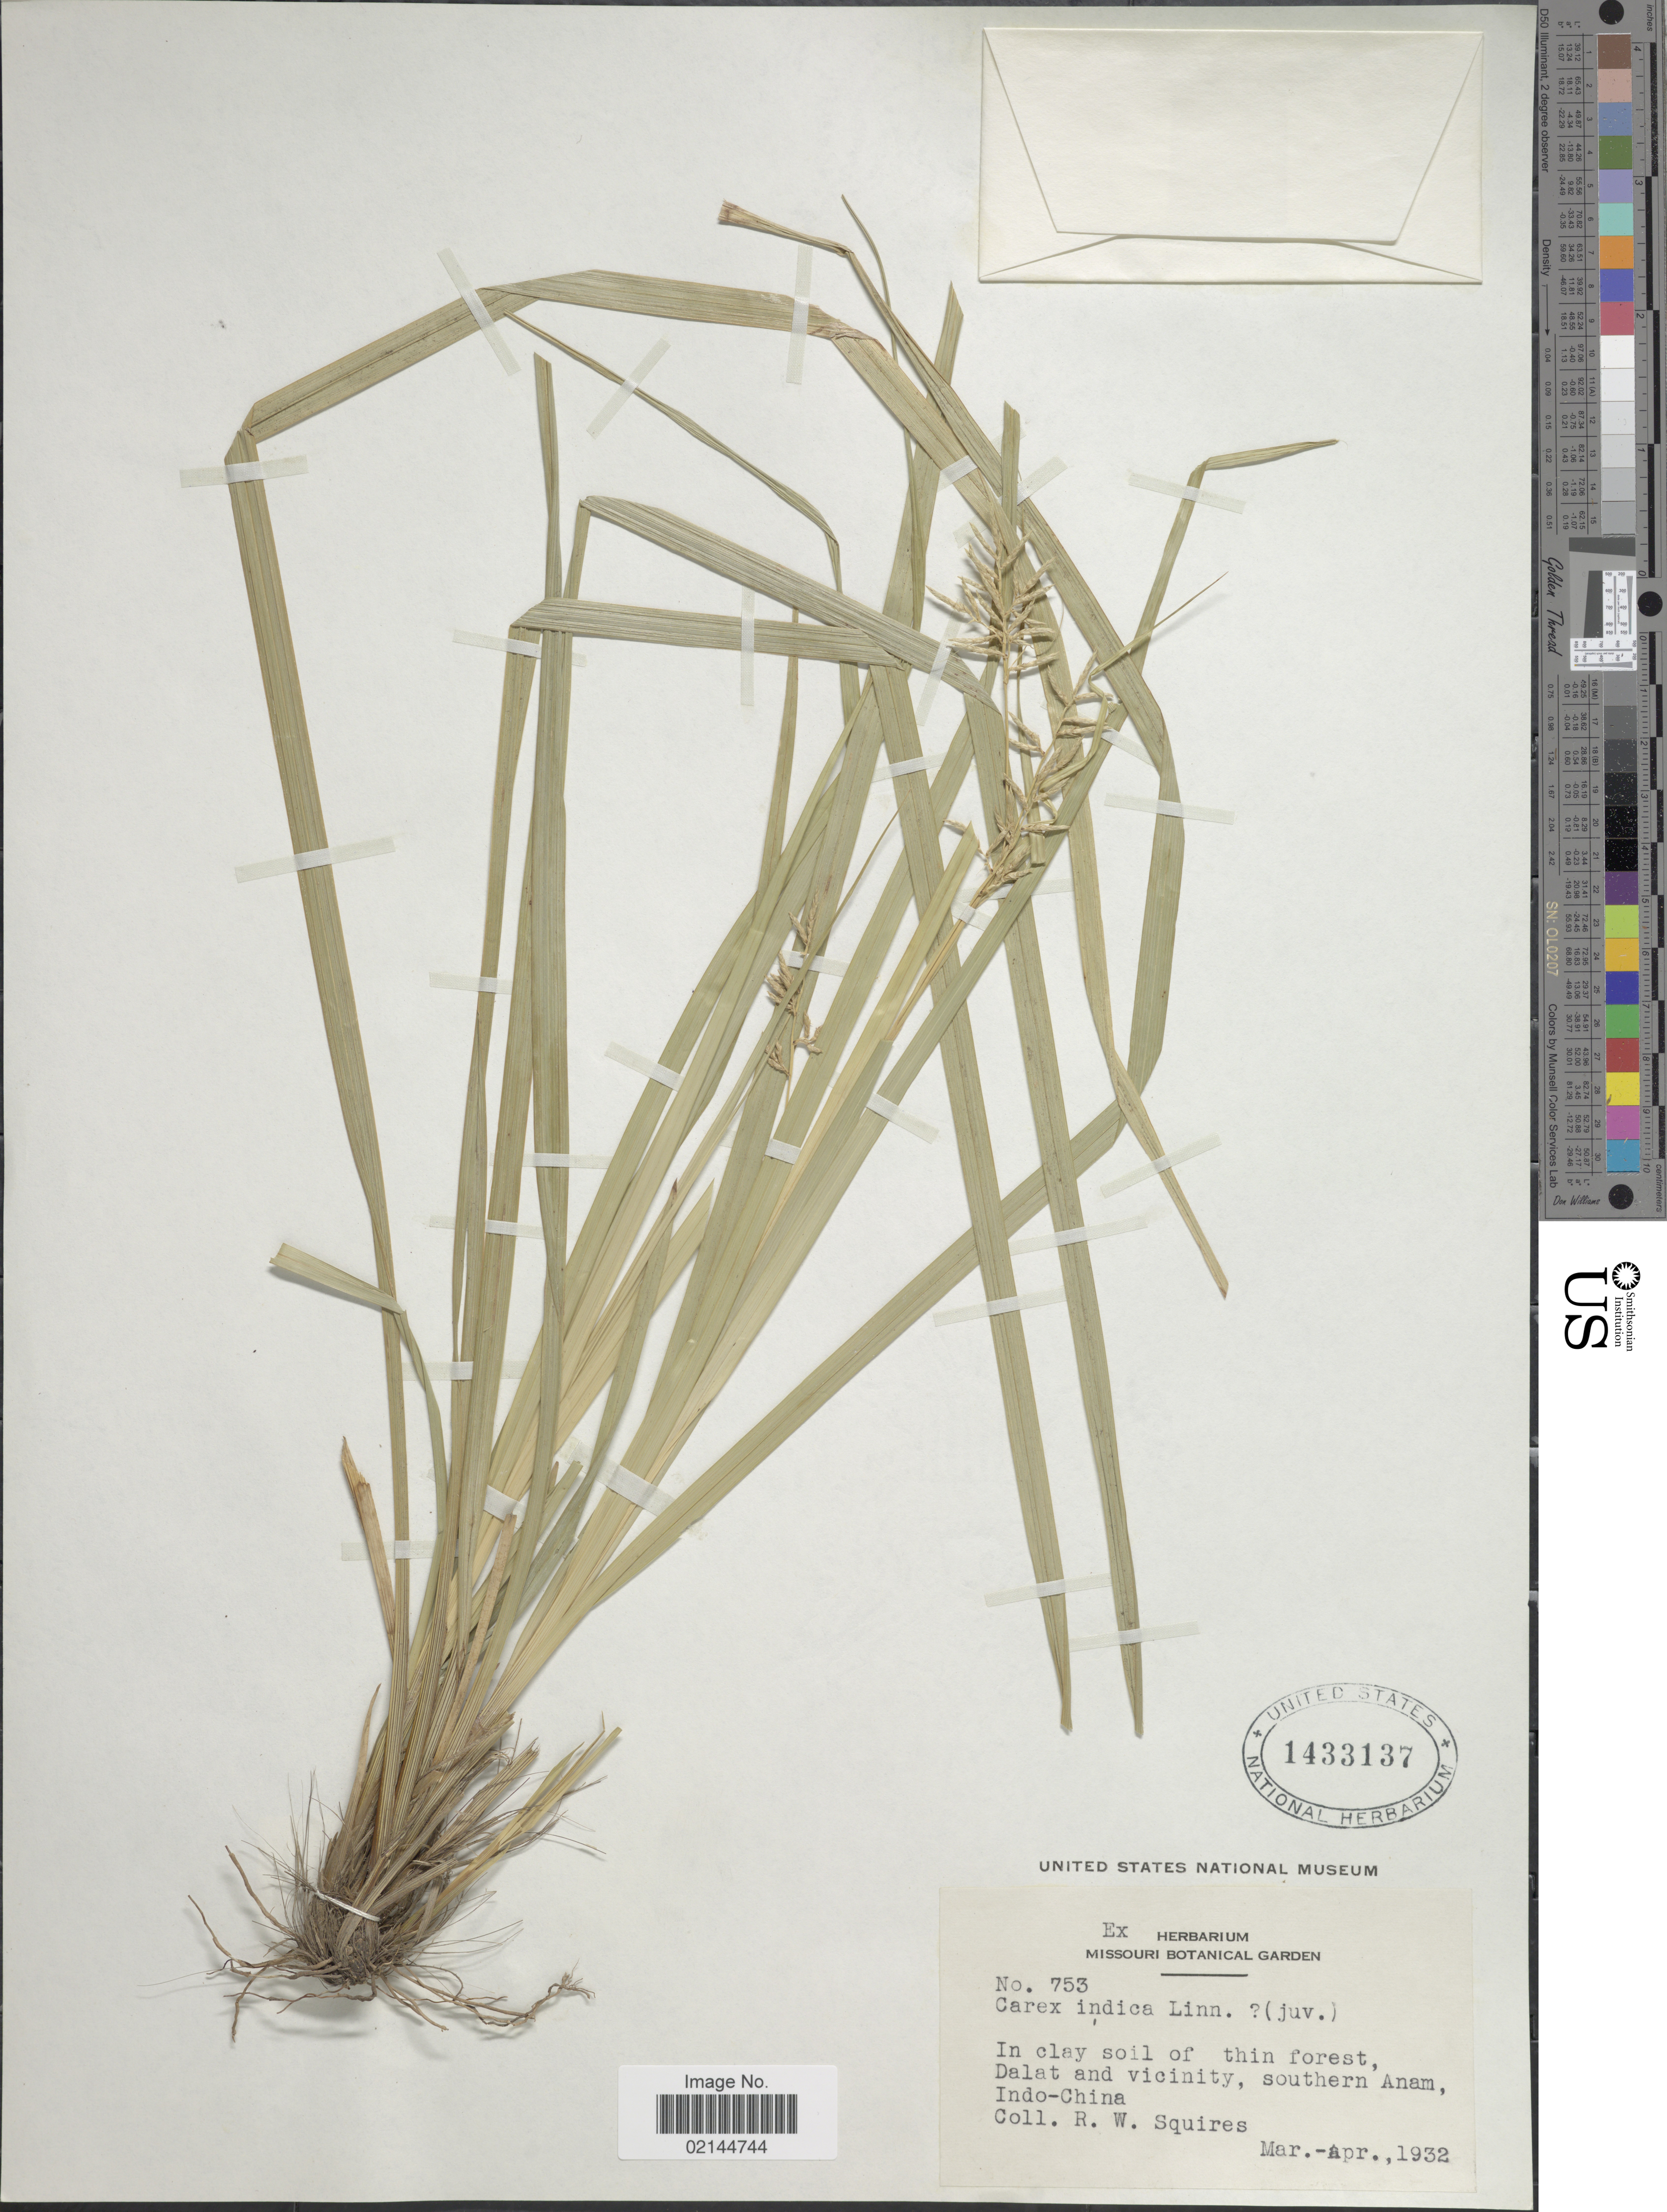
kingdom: Plantae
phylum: Tracheophyta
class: Liliopsida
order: Poales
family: Cyperaceae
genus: Carex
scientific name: Carex indica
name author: L.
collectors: R. Squires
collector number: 753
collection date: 1932-03/1932-04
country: Vietnam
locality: Dalat and vicinity, southern Anam, Indo- China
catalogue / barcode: US 1433137